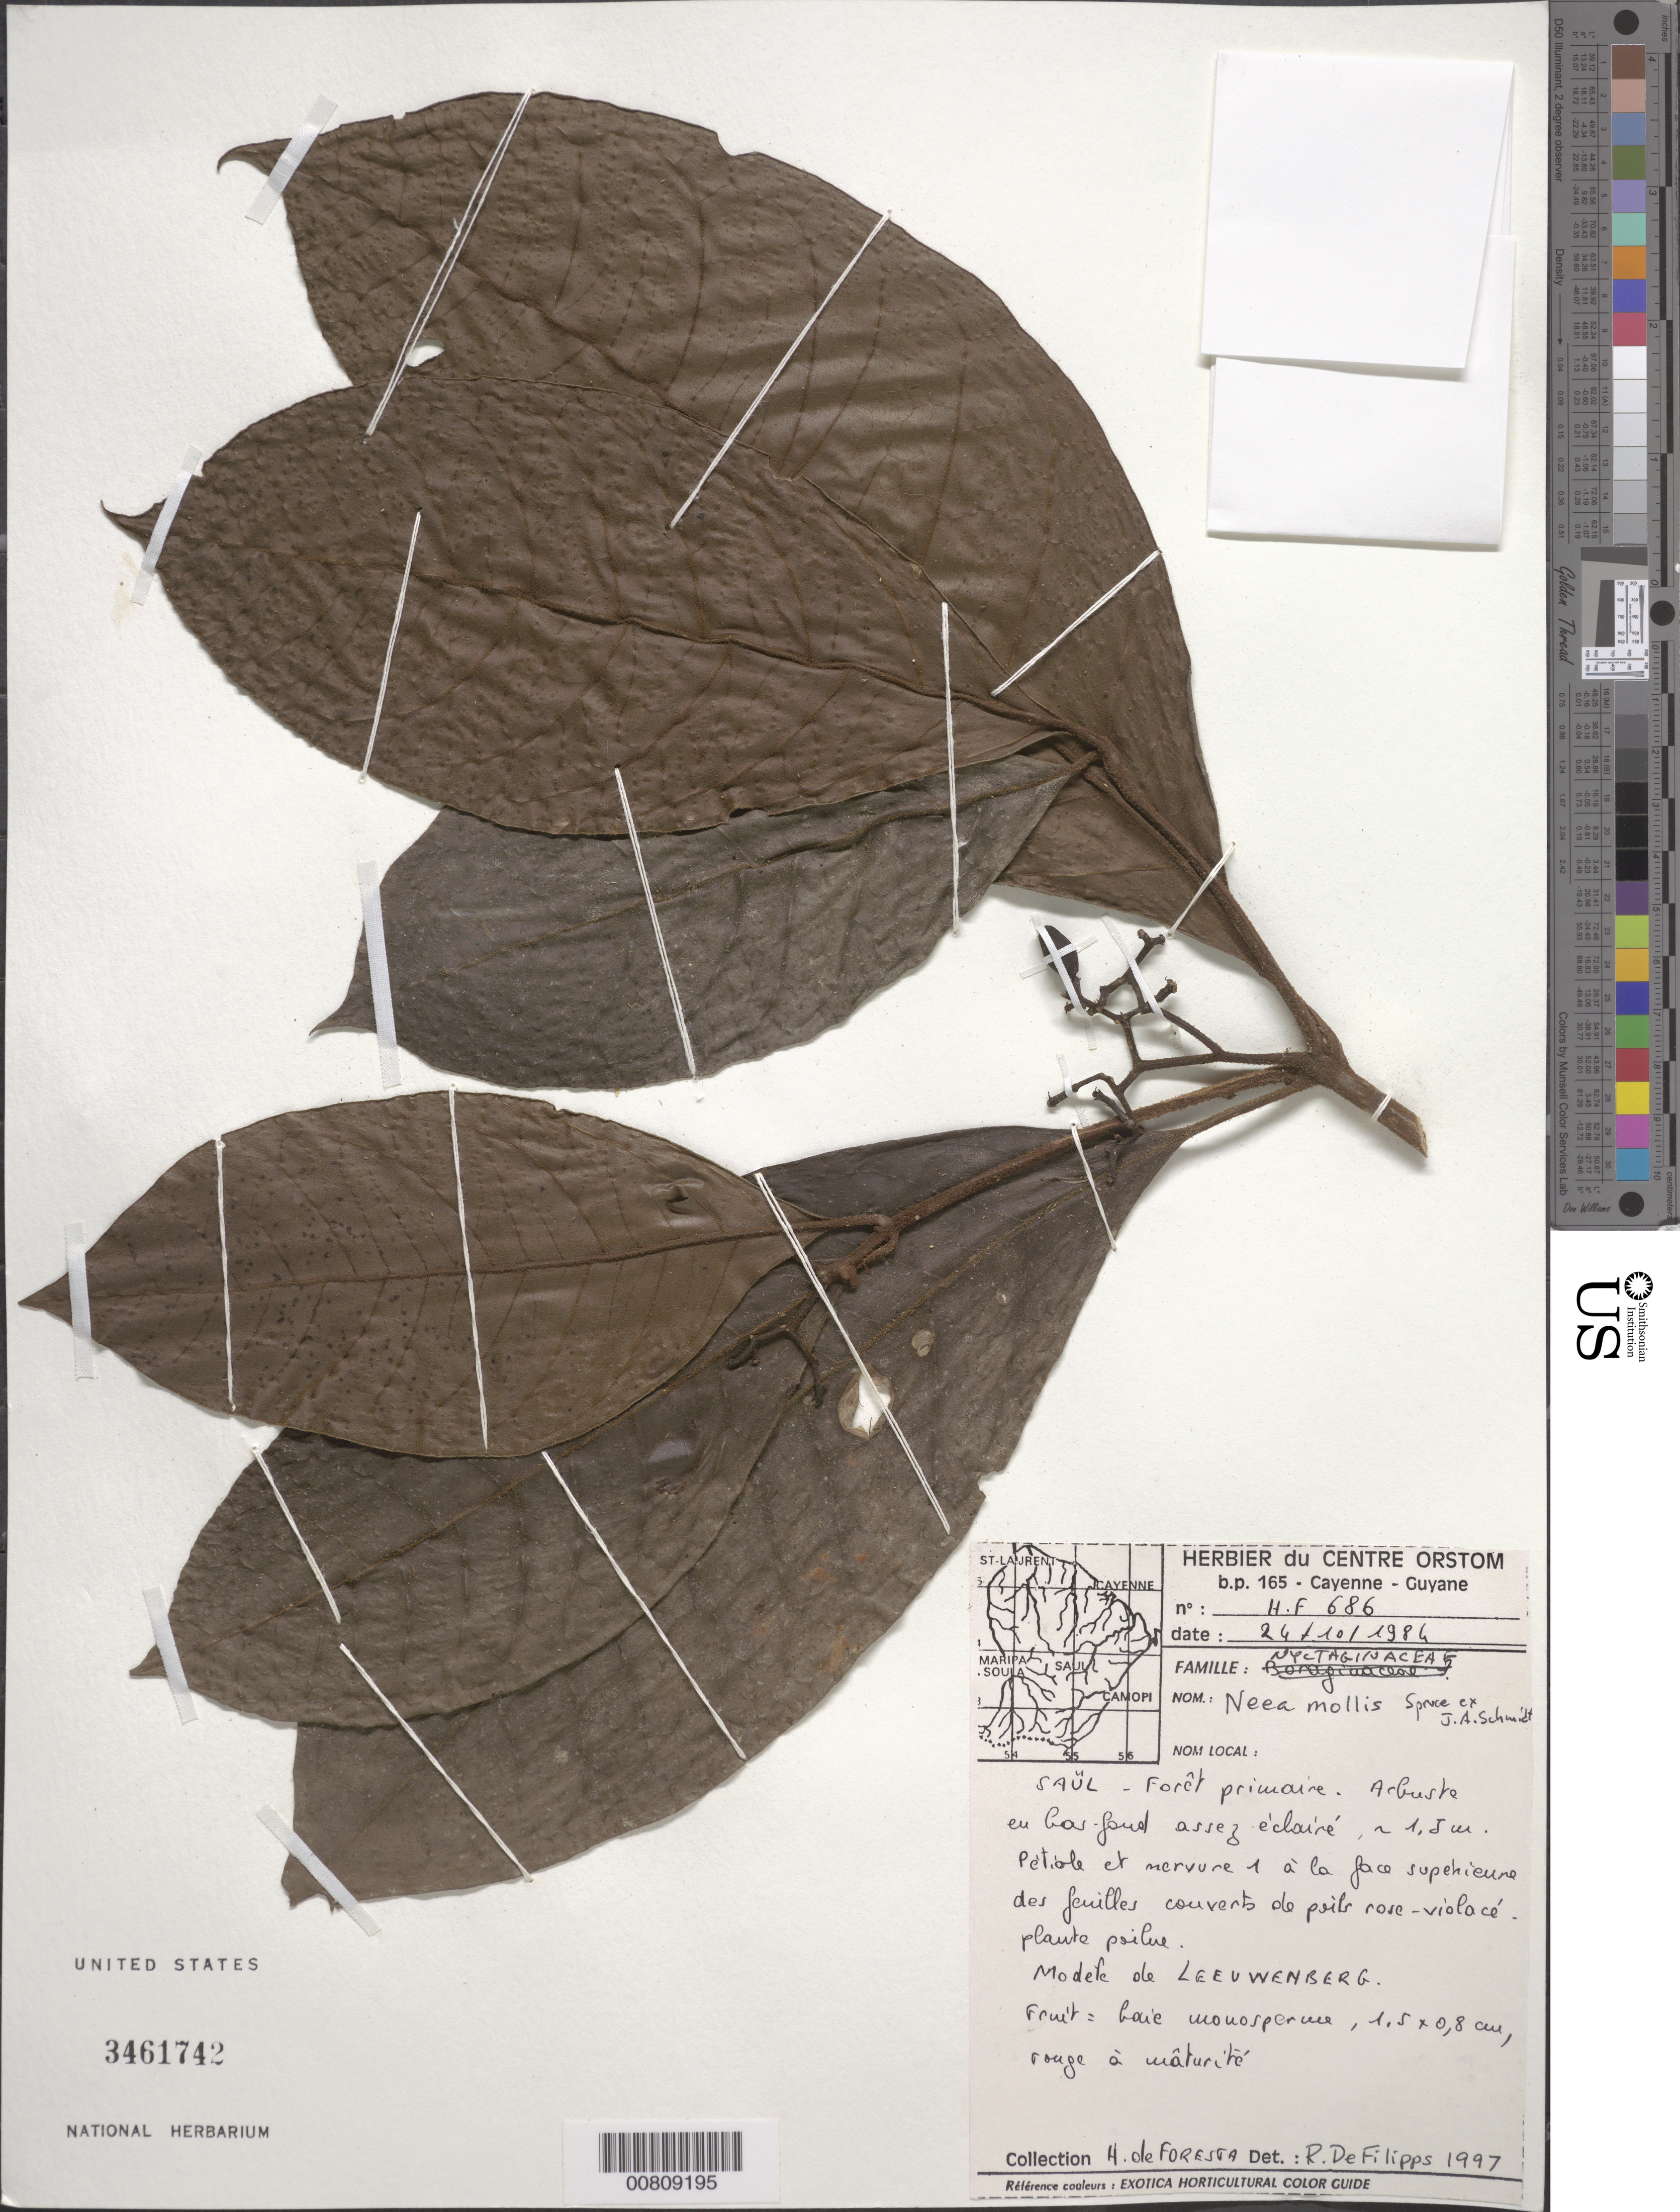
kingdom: Plantae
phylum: Tracheophyta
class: Magnoliopsida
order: Caryophyllales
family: Nyctaginaceae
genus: Neea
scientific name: Neea mollis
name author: Spruce ex J.A. Schmidt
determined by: DeFilipps, R. A.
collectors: H. de Foresta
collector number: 686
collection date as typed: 26-Oct-84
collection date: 1984-10-26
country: French Guiana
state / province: Saint-Laurent-du-Maroni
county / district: Saül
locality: Saül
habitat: Forêt primaire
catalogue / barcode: US 3461742